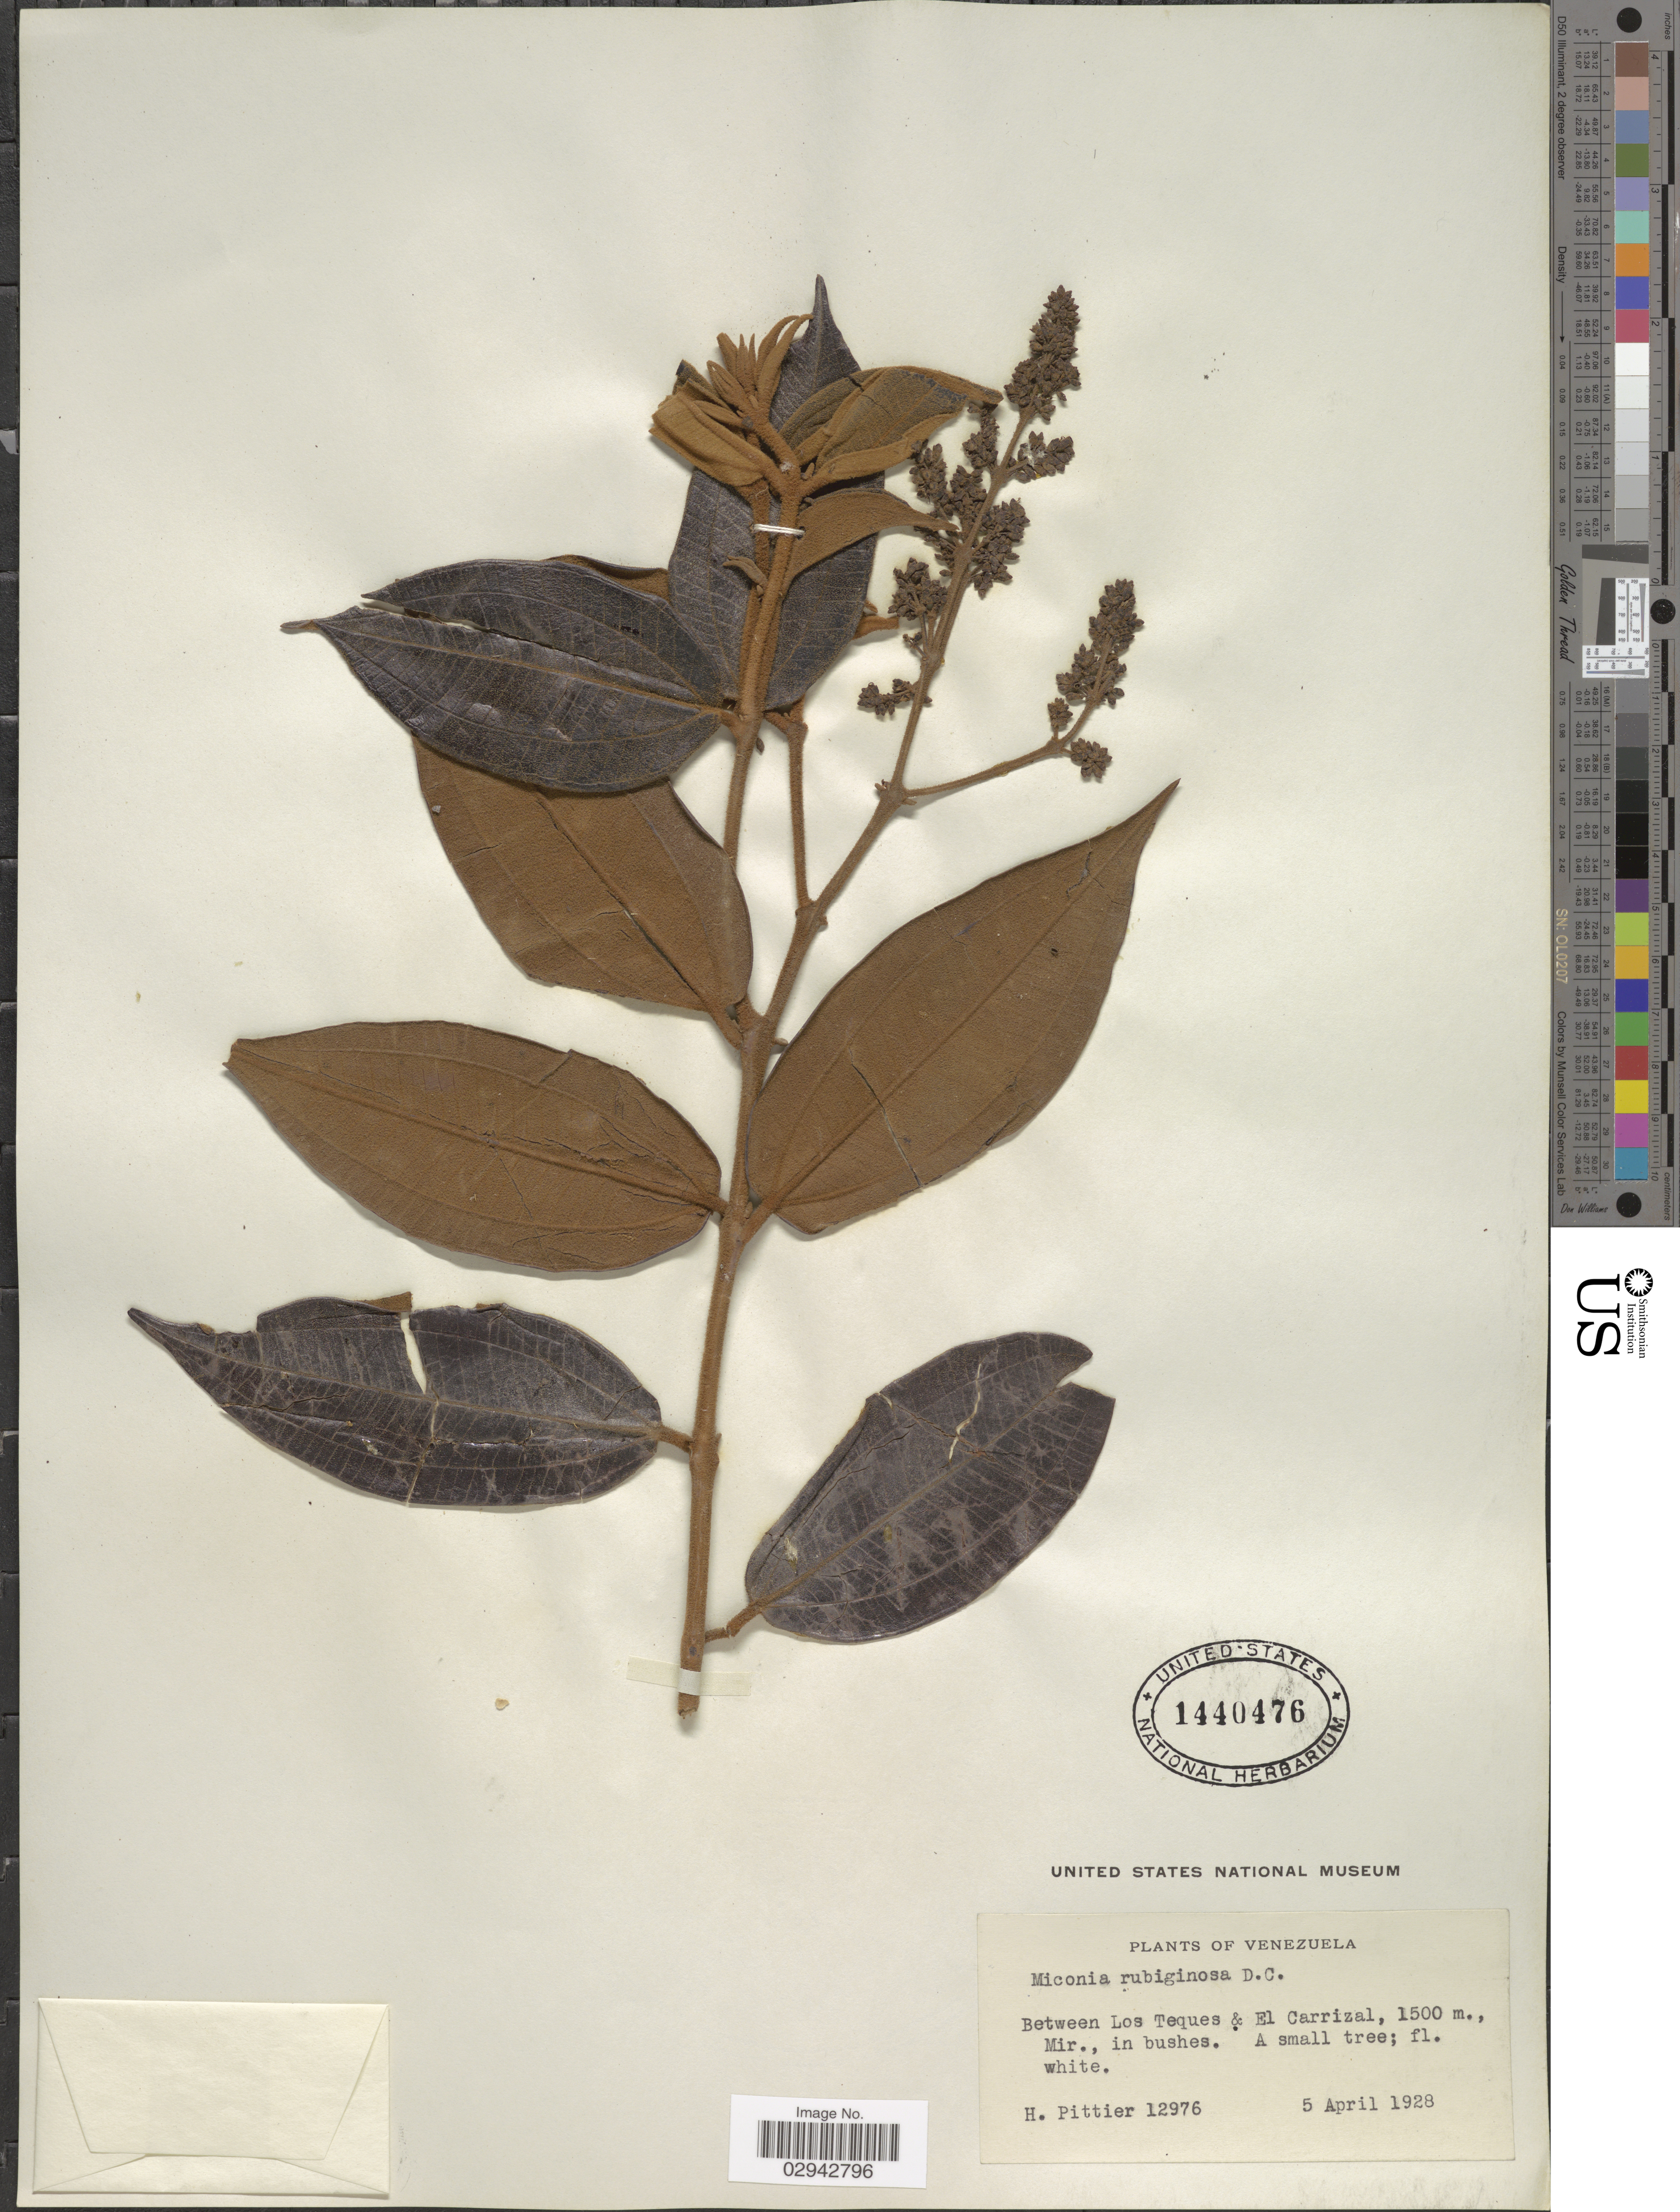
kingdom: Plantae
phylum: Tracheophyta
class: Magnoliopsida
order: Myrtales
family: Melastomataceae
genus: Miconia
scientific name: Miconia rubiginosa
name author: (Bonpl.) DC.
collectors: H. F. Pittier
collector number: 12976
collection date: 1928-04-05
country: Venezuela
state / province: Miranda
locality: Between Los Teques & El Carrizal, Mir.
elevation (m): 1500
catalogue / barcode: US 1440476